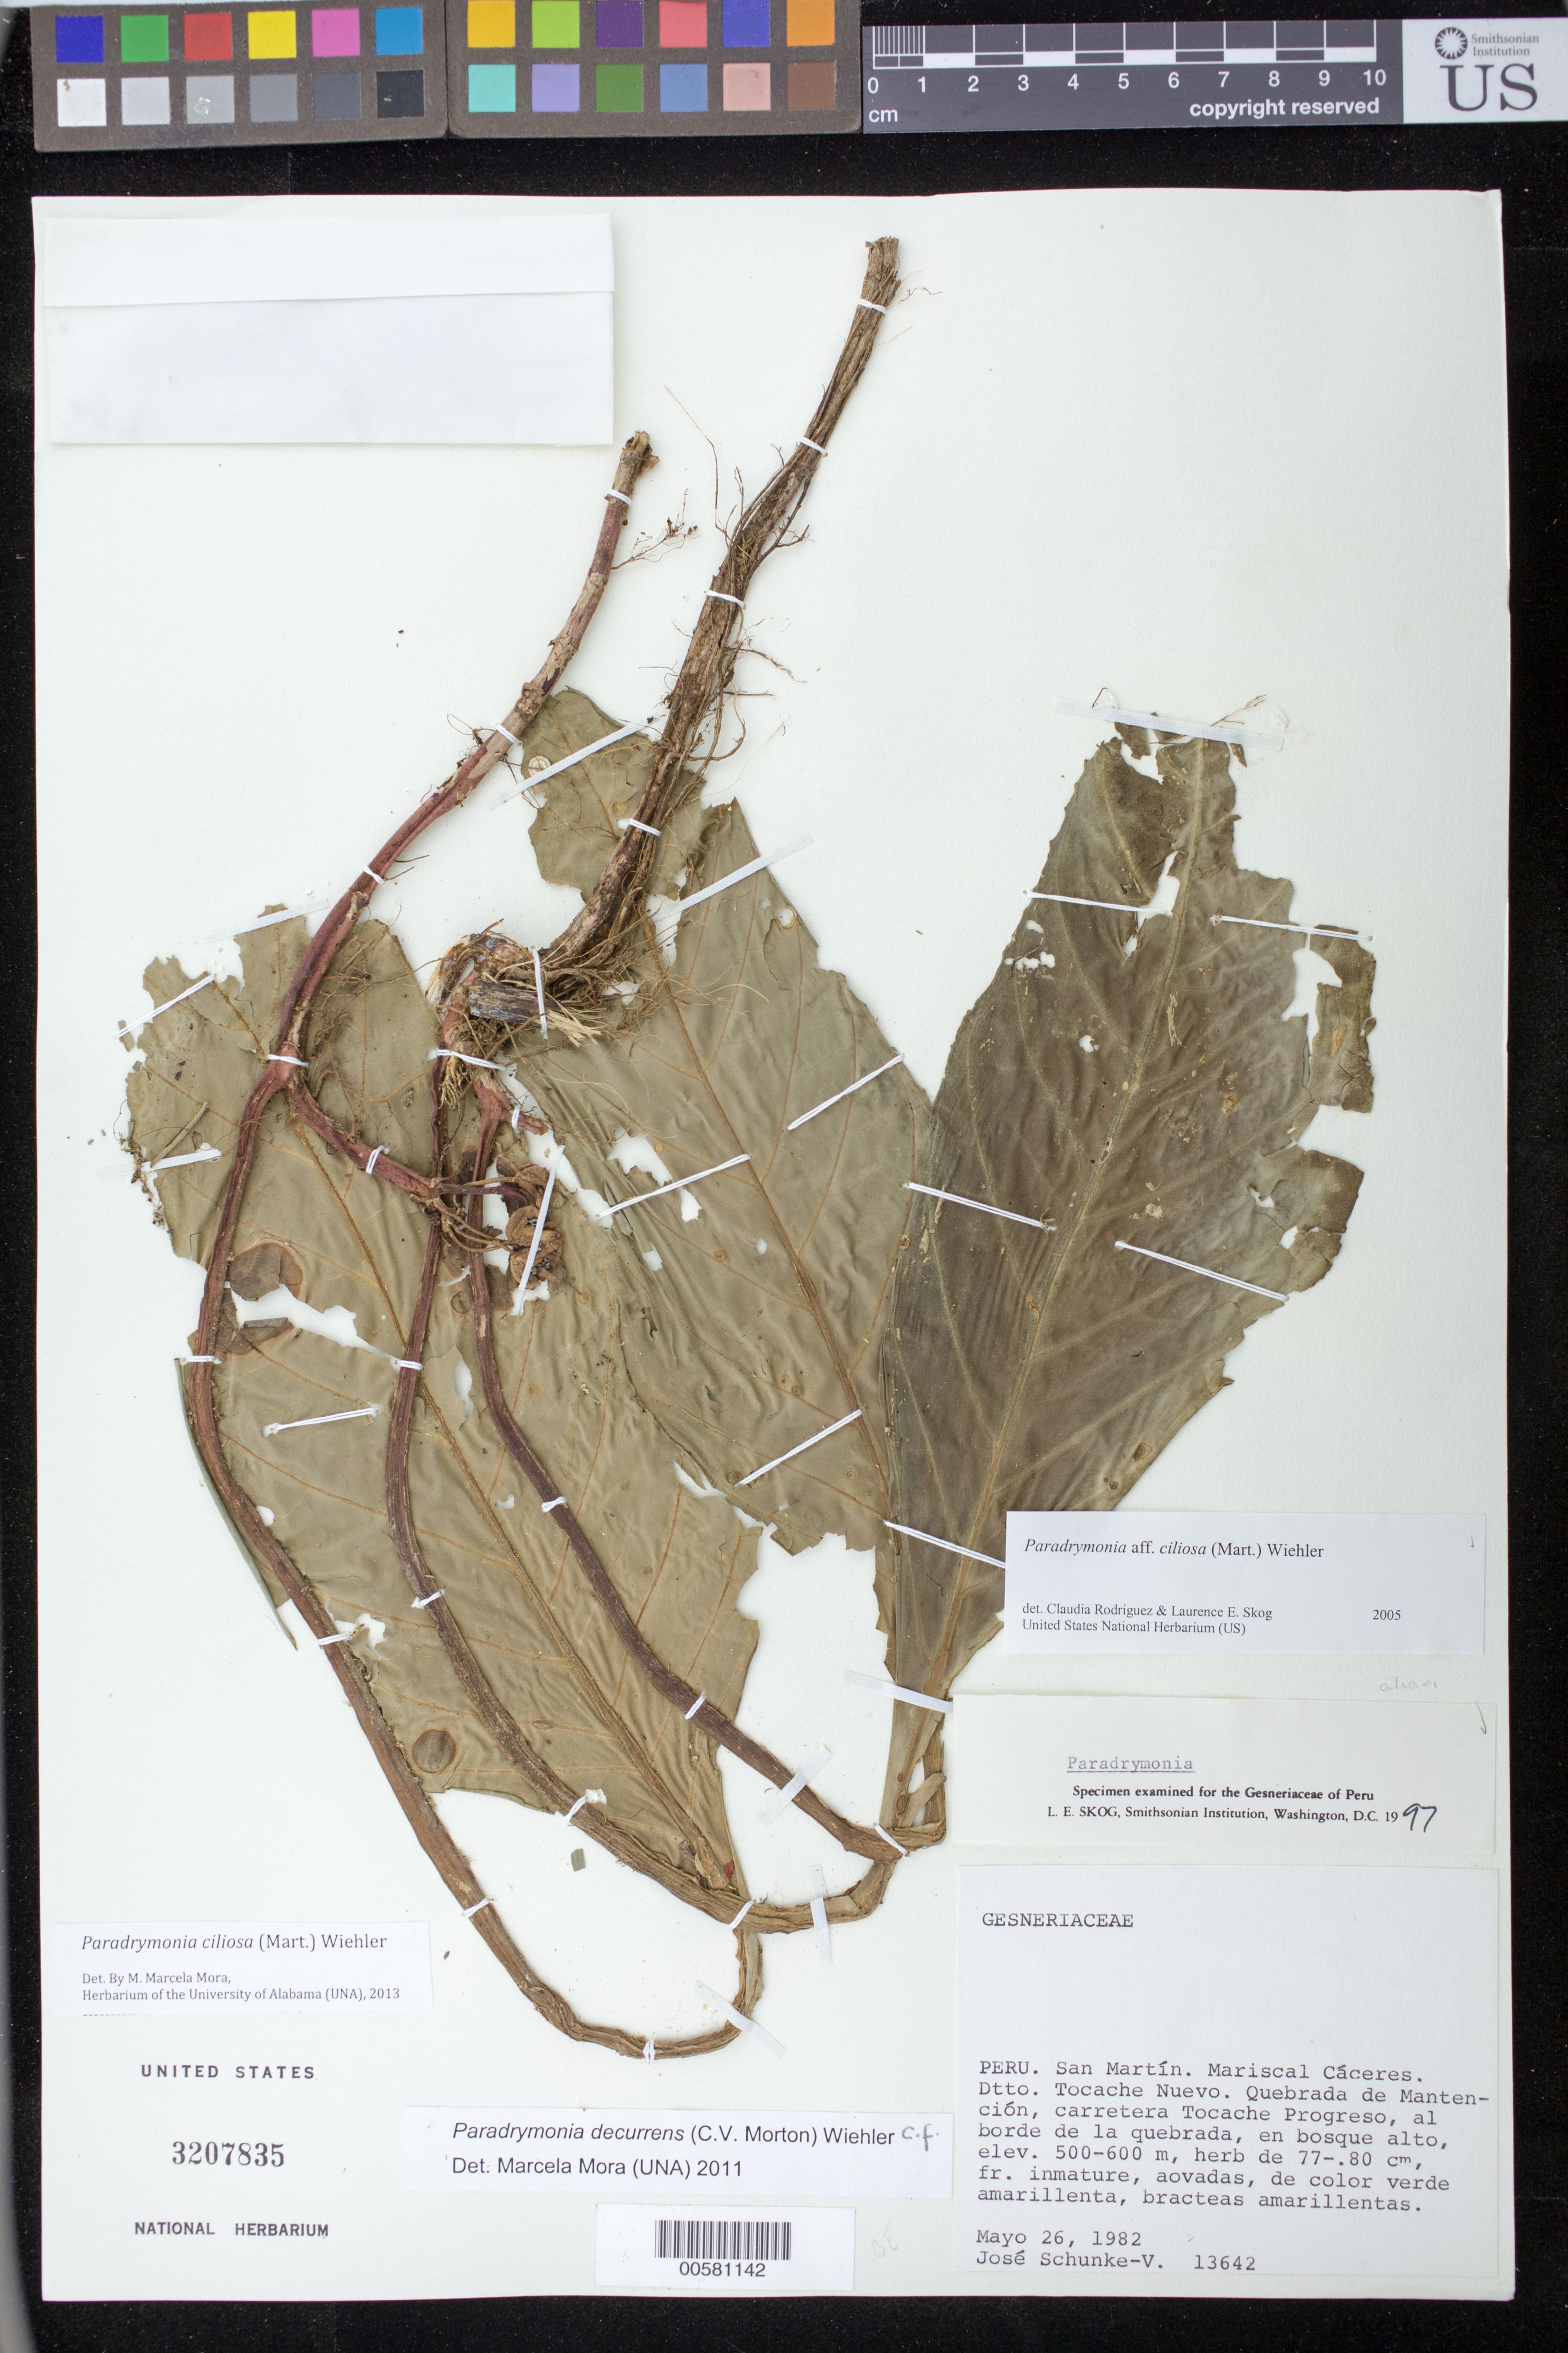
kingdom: Plantae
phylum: Tracheophyta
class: Magnoliopsida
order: Lamiales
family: Gesneriaceae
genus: Paradrymonia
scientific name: Paradrymonia ciliosa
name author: (Mart.) Wiehler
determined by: Mora, M. Marcela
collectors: J. Schunke Vigo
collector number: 13642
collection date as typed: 26 May 1982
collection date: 1982-05-26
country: Peru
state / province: San Martín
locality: Prov. Mariscal Cáceres, Dtto. Tocache Nuevo; Quebrada de Mantención, carretera Tocache Progreso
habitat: Al borde de la quebrada, en bosque alto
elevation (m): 500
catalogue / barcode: US 3207835